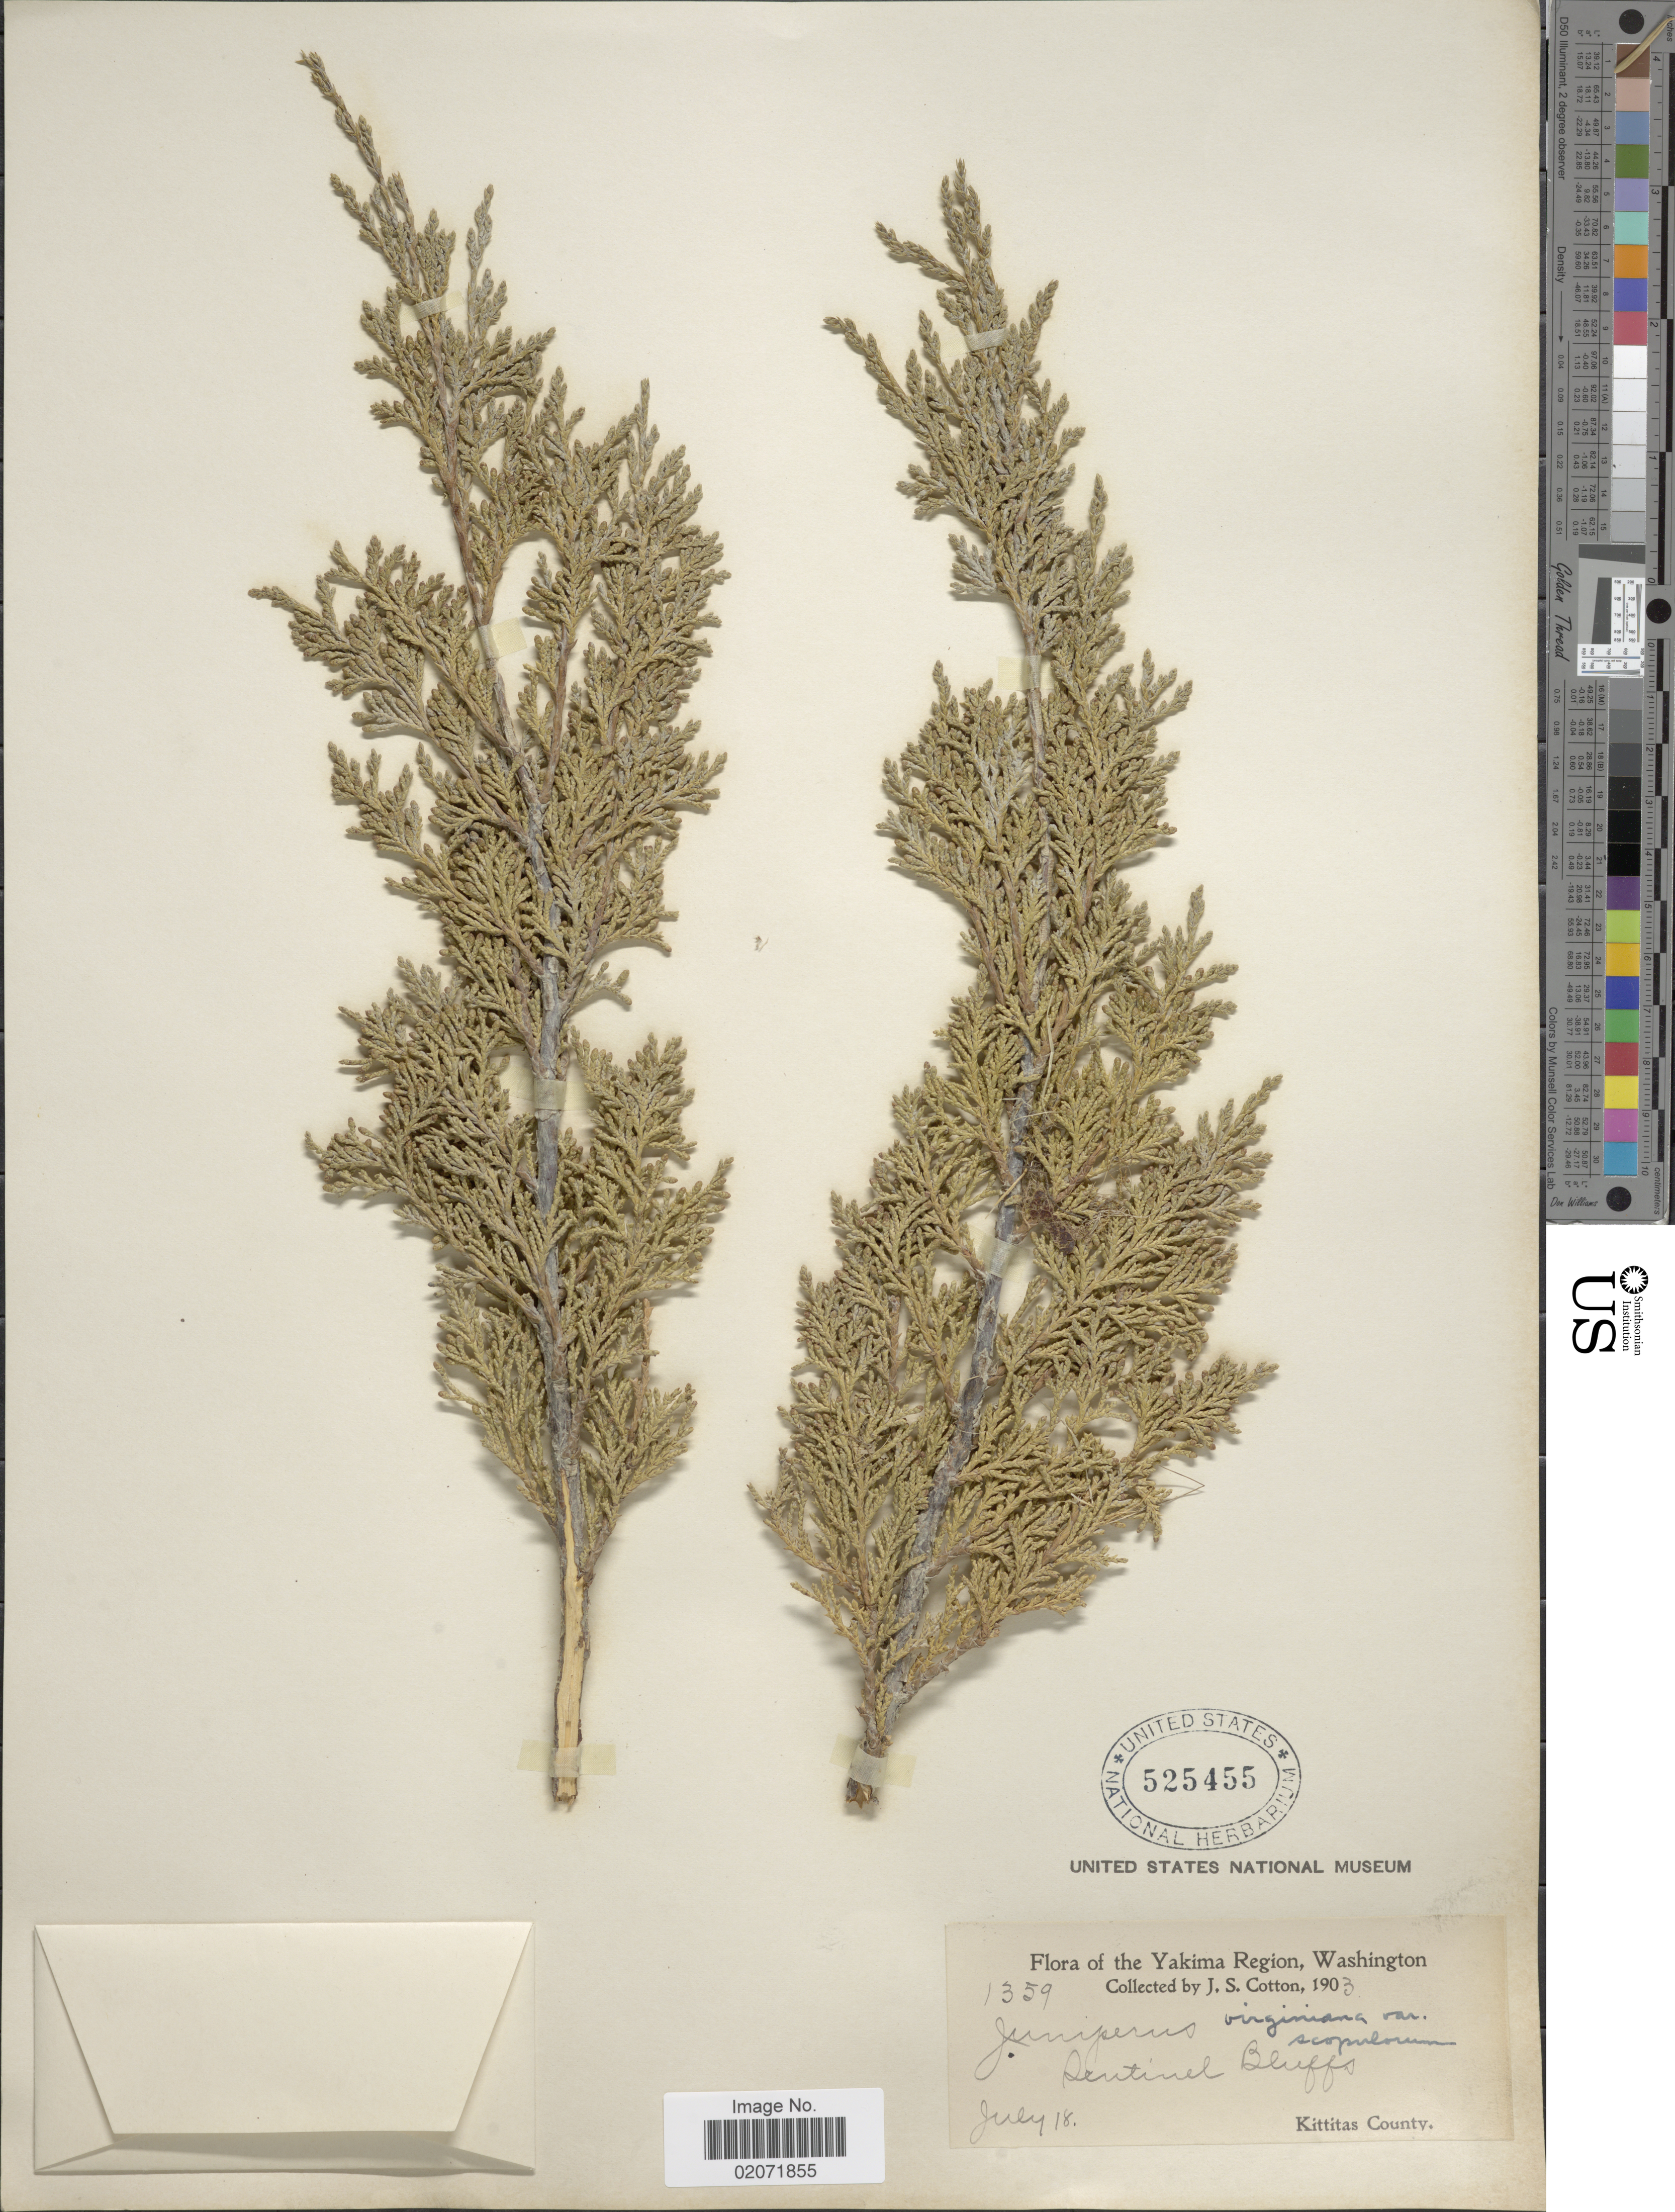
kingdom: Plantae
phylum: Tracheophyta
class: Pinopsida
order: Pinales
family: Cupressaceae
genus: Juniperus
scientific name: Juniperus scopulorum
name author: Sarg.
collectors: J. S. Cotton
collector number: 1359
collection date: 1903-07-18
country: United States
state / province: Washington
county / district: Kittitas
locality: Yakima Region, Sentinel Bluffs, Kittitas County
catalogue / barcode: US 525455